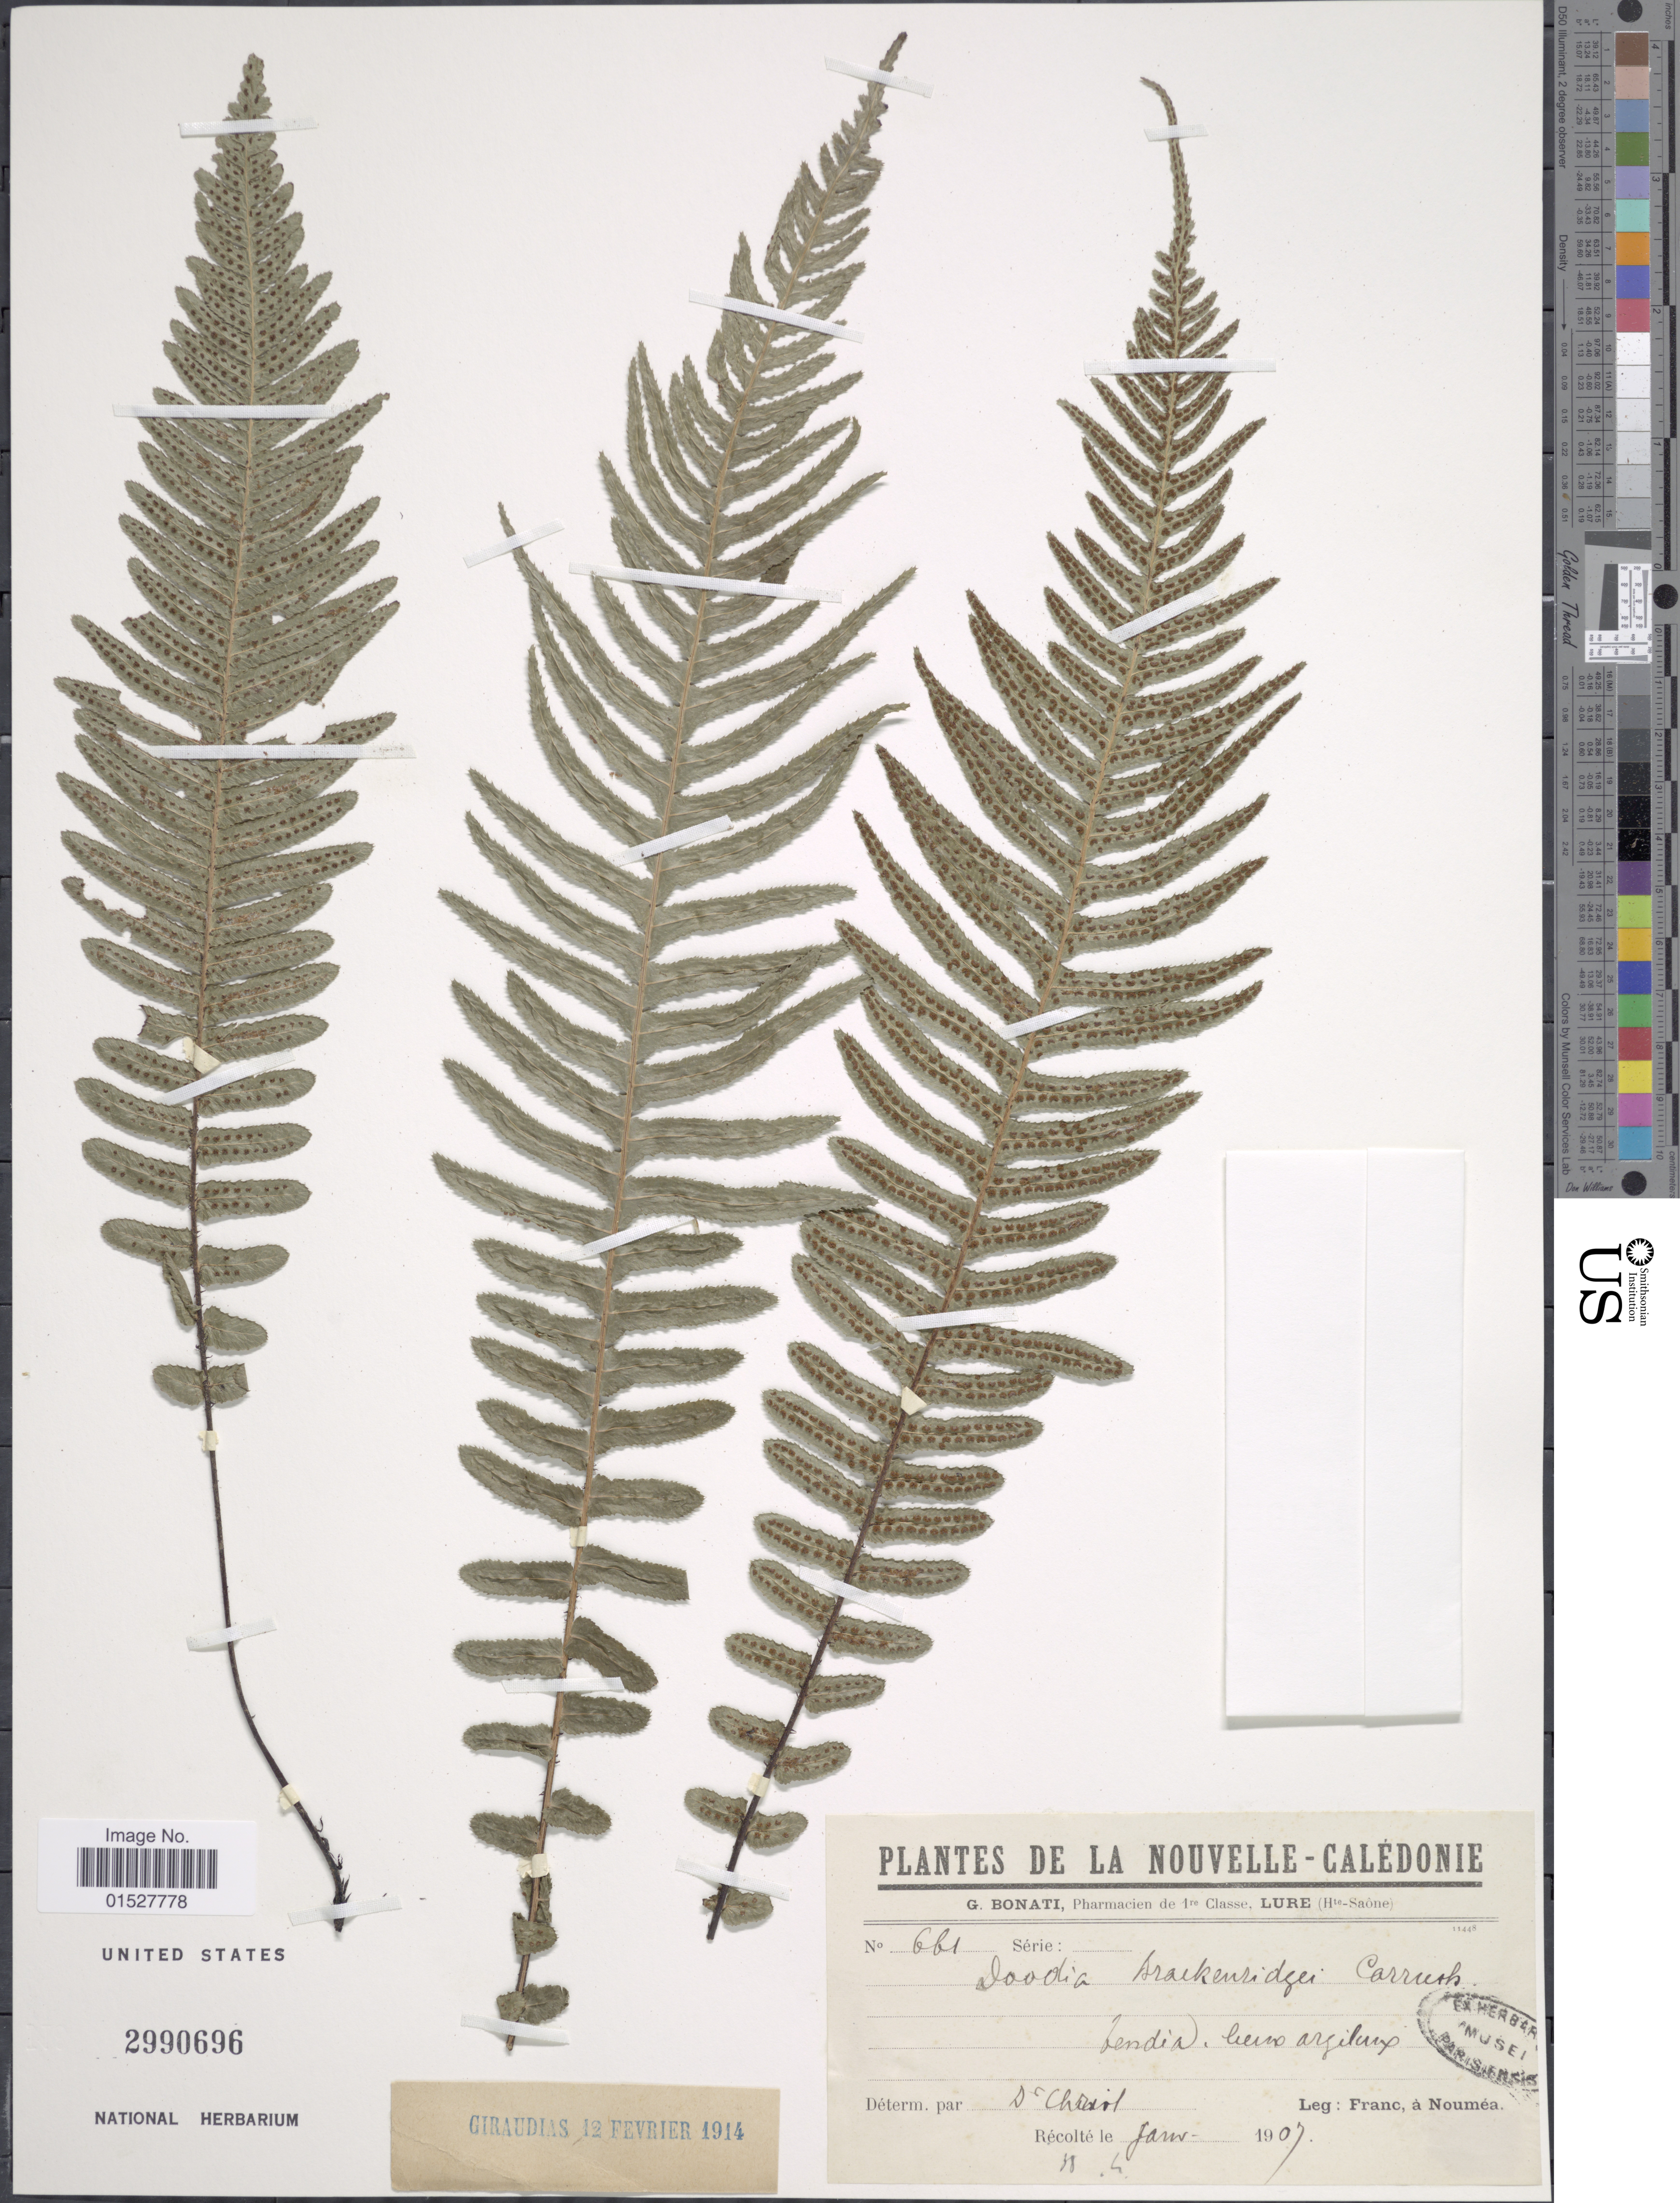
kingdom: Plantae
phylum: Tracheophyta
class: Polypodiopsida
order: Polypodiales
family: Blechnaceae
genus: Blechnum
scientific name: Blechnum brackenridgei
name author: (Carruth.) Perrie & Brownsey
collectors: Franc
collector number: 661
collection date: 1907-01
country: New Caledonia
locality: La Nouvelle, bendia, lieux argileux.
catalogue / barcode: US 2990696